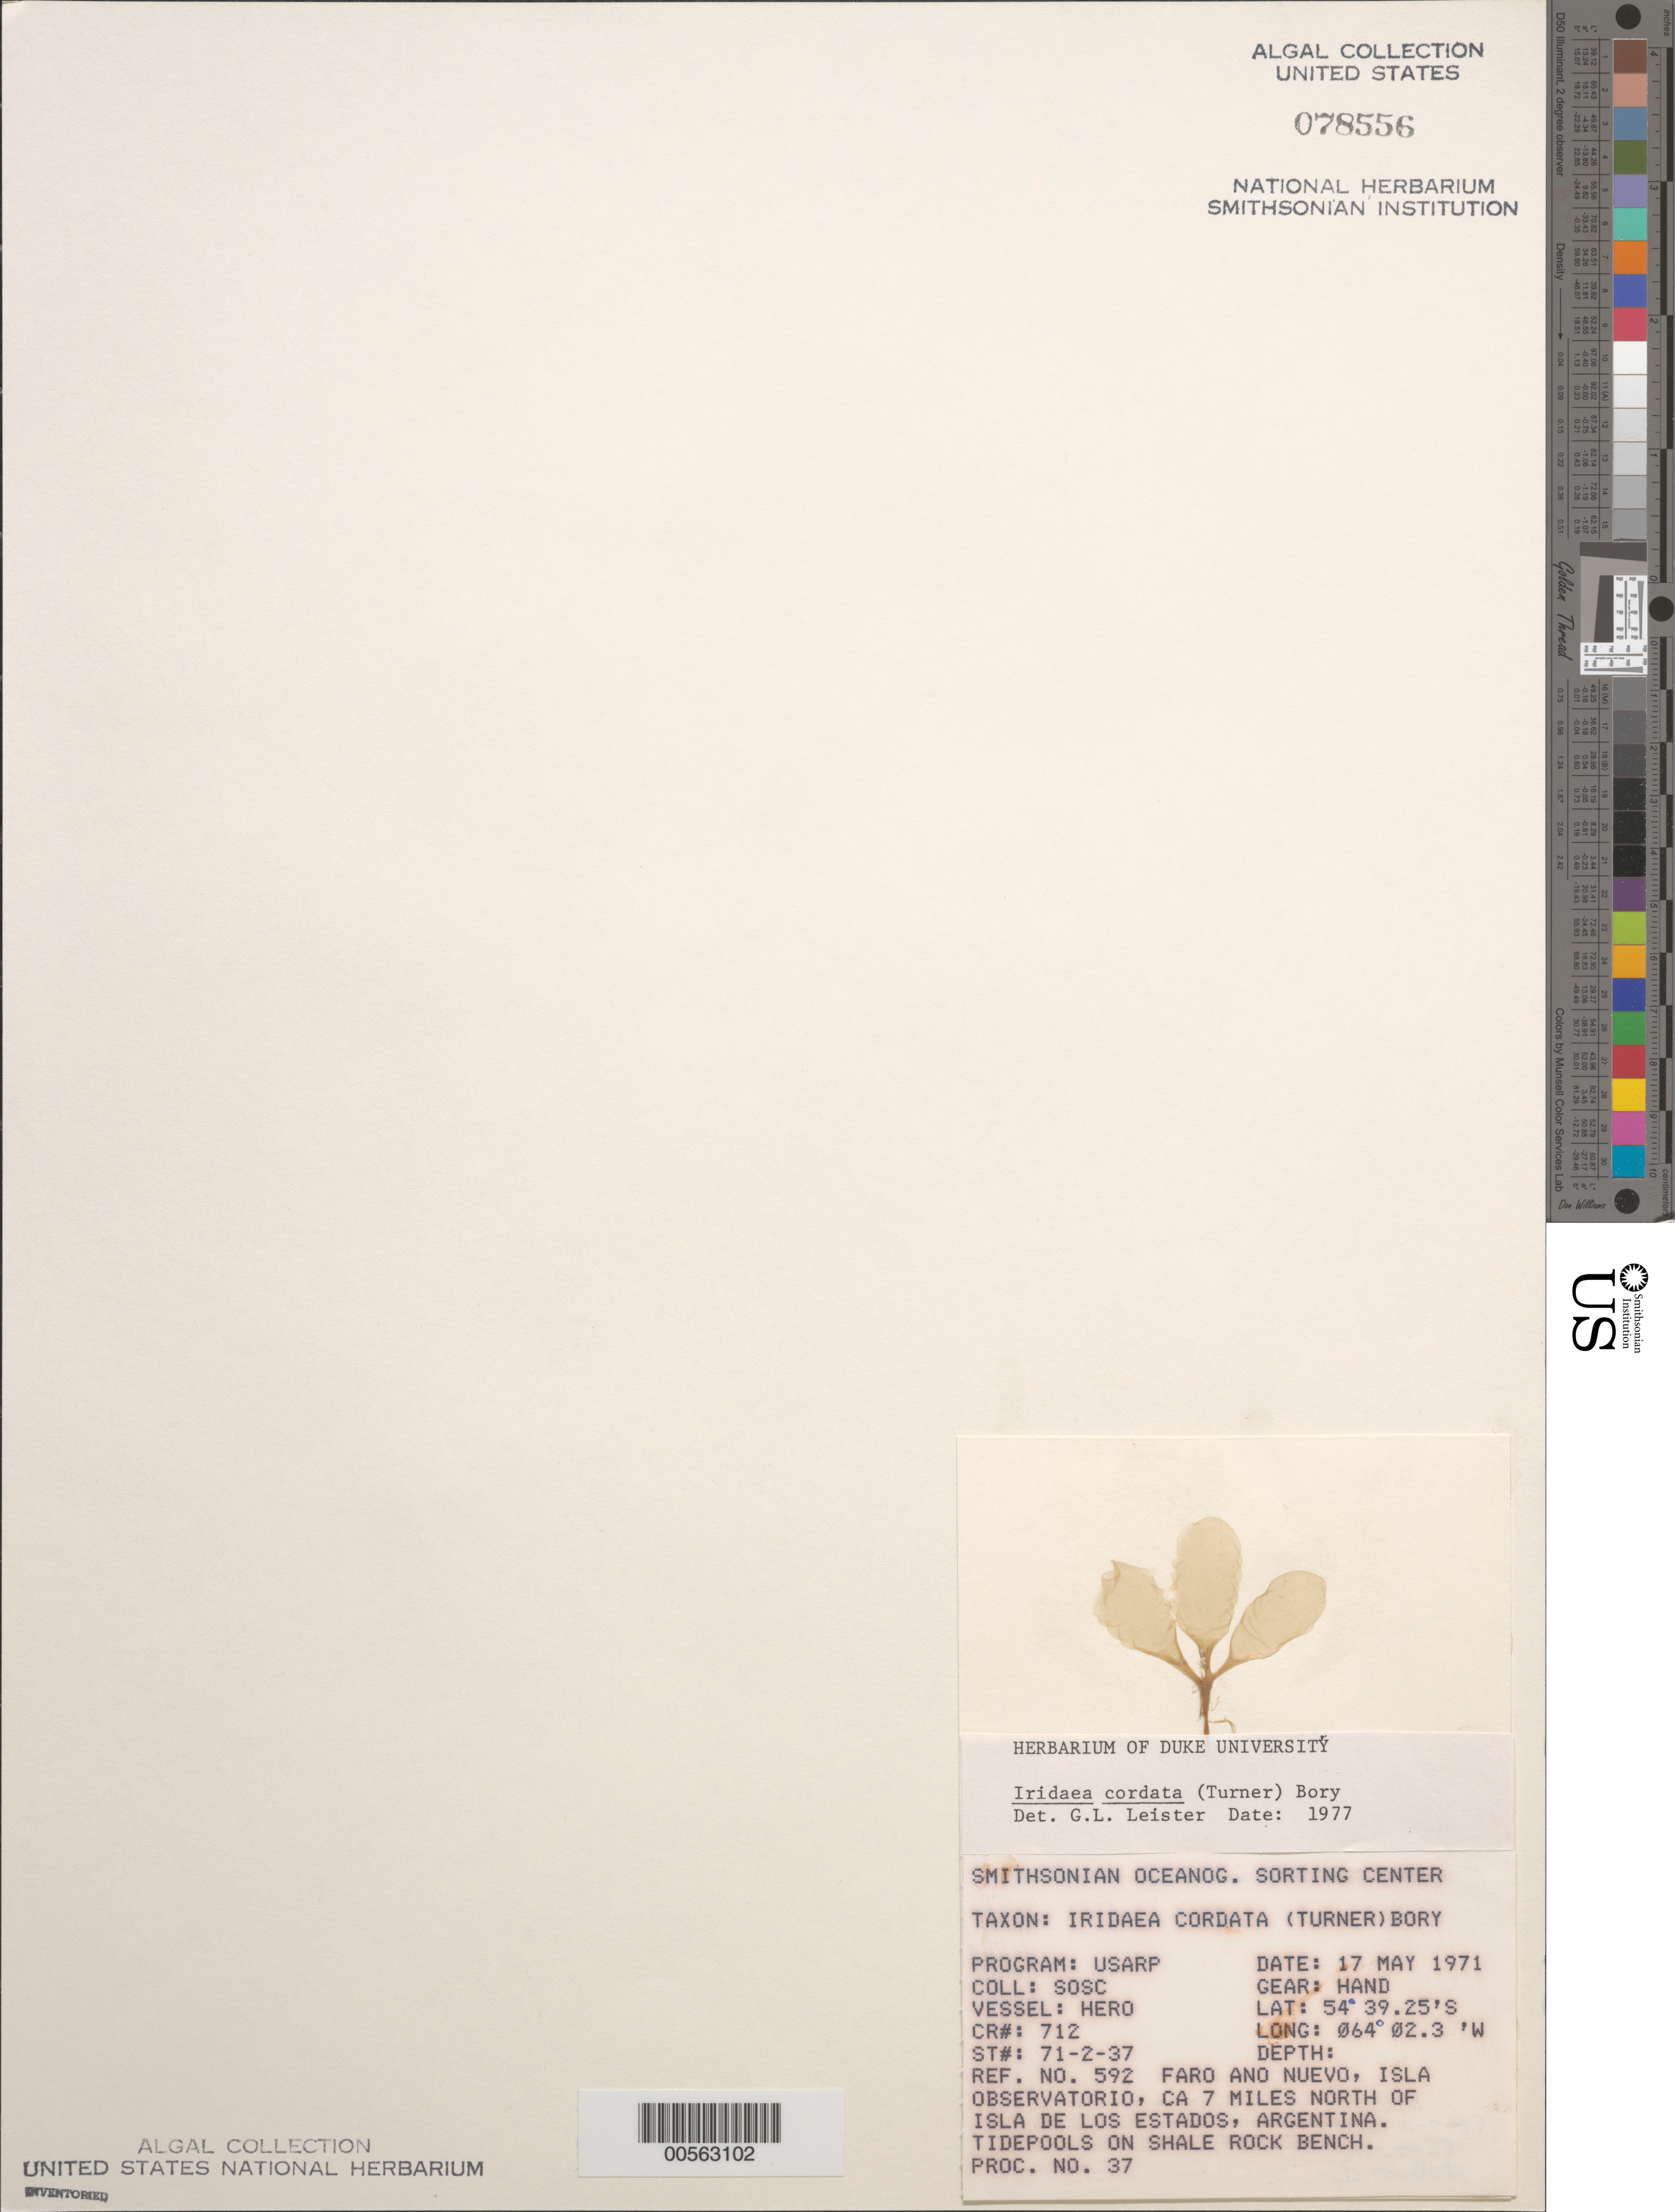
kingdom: Plantae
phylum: Rhodophyta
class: Florideophyceae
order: Gigartinales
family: Gigartinaceae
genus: Iridaea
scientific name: Iridaea cordata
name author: (Turner) Bory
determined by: Leister, G. L.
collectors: SOSC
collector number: Station 71-2-37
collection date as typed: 17 May 1971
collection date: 1971-05-17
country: Argentina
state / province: Tierra del Fuego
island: Isla Observatorio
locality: Faro Ano Nuevo, north of Isla de los Estados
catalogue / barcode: US 78556